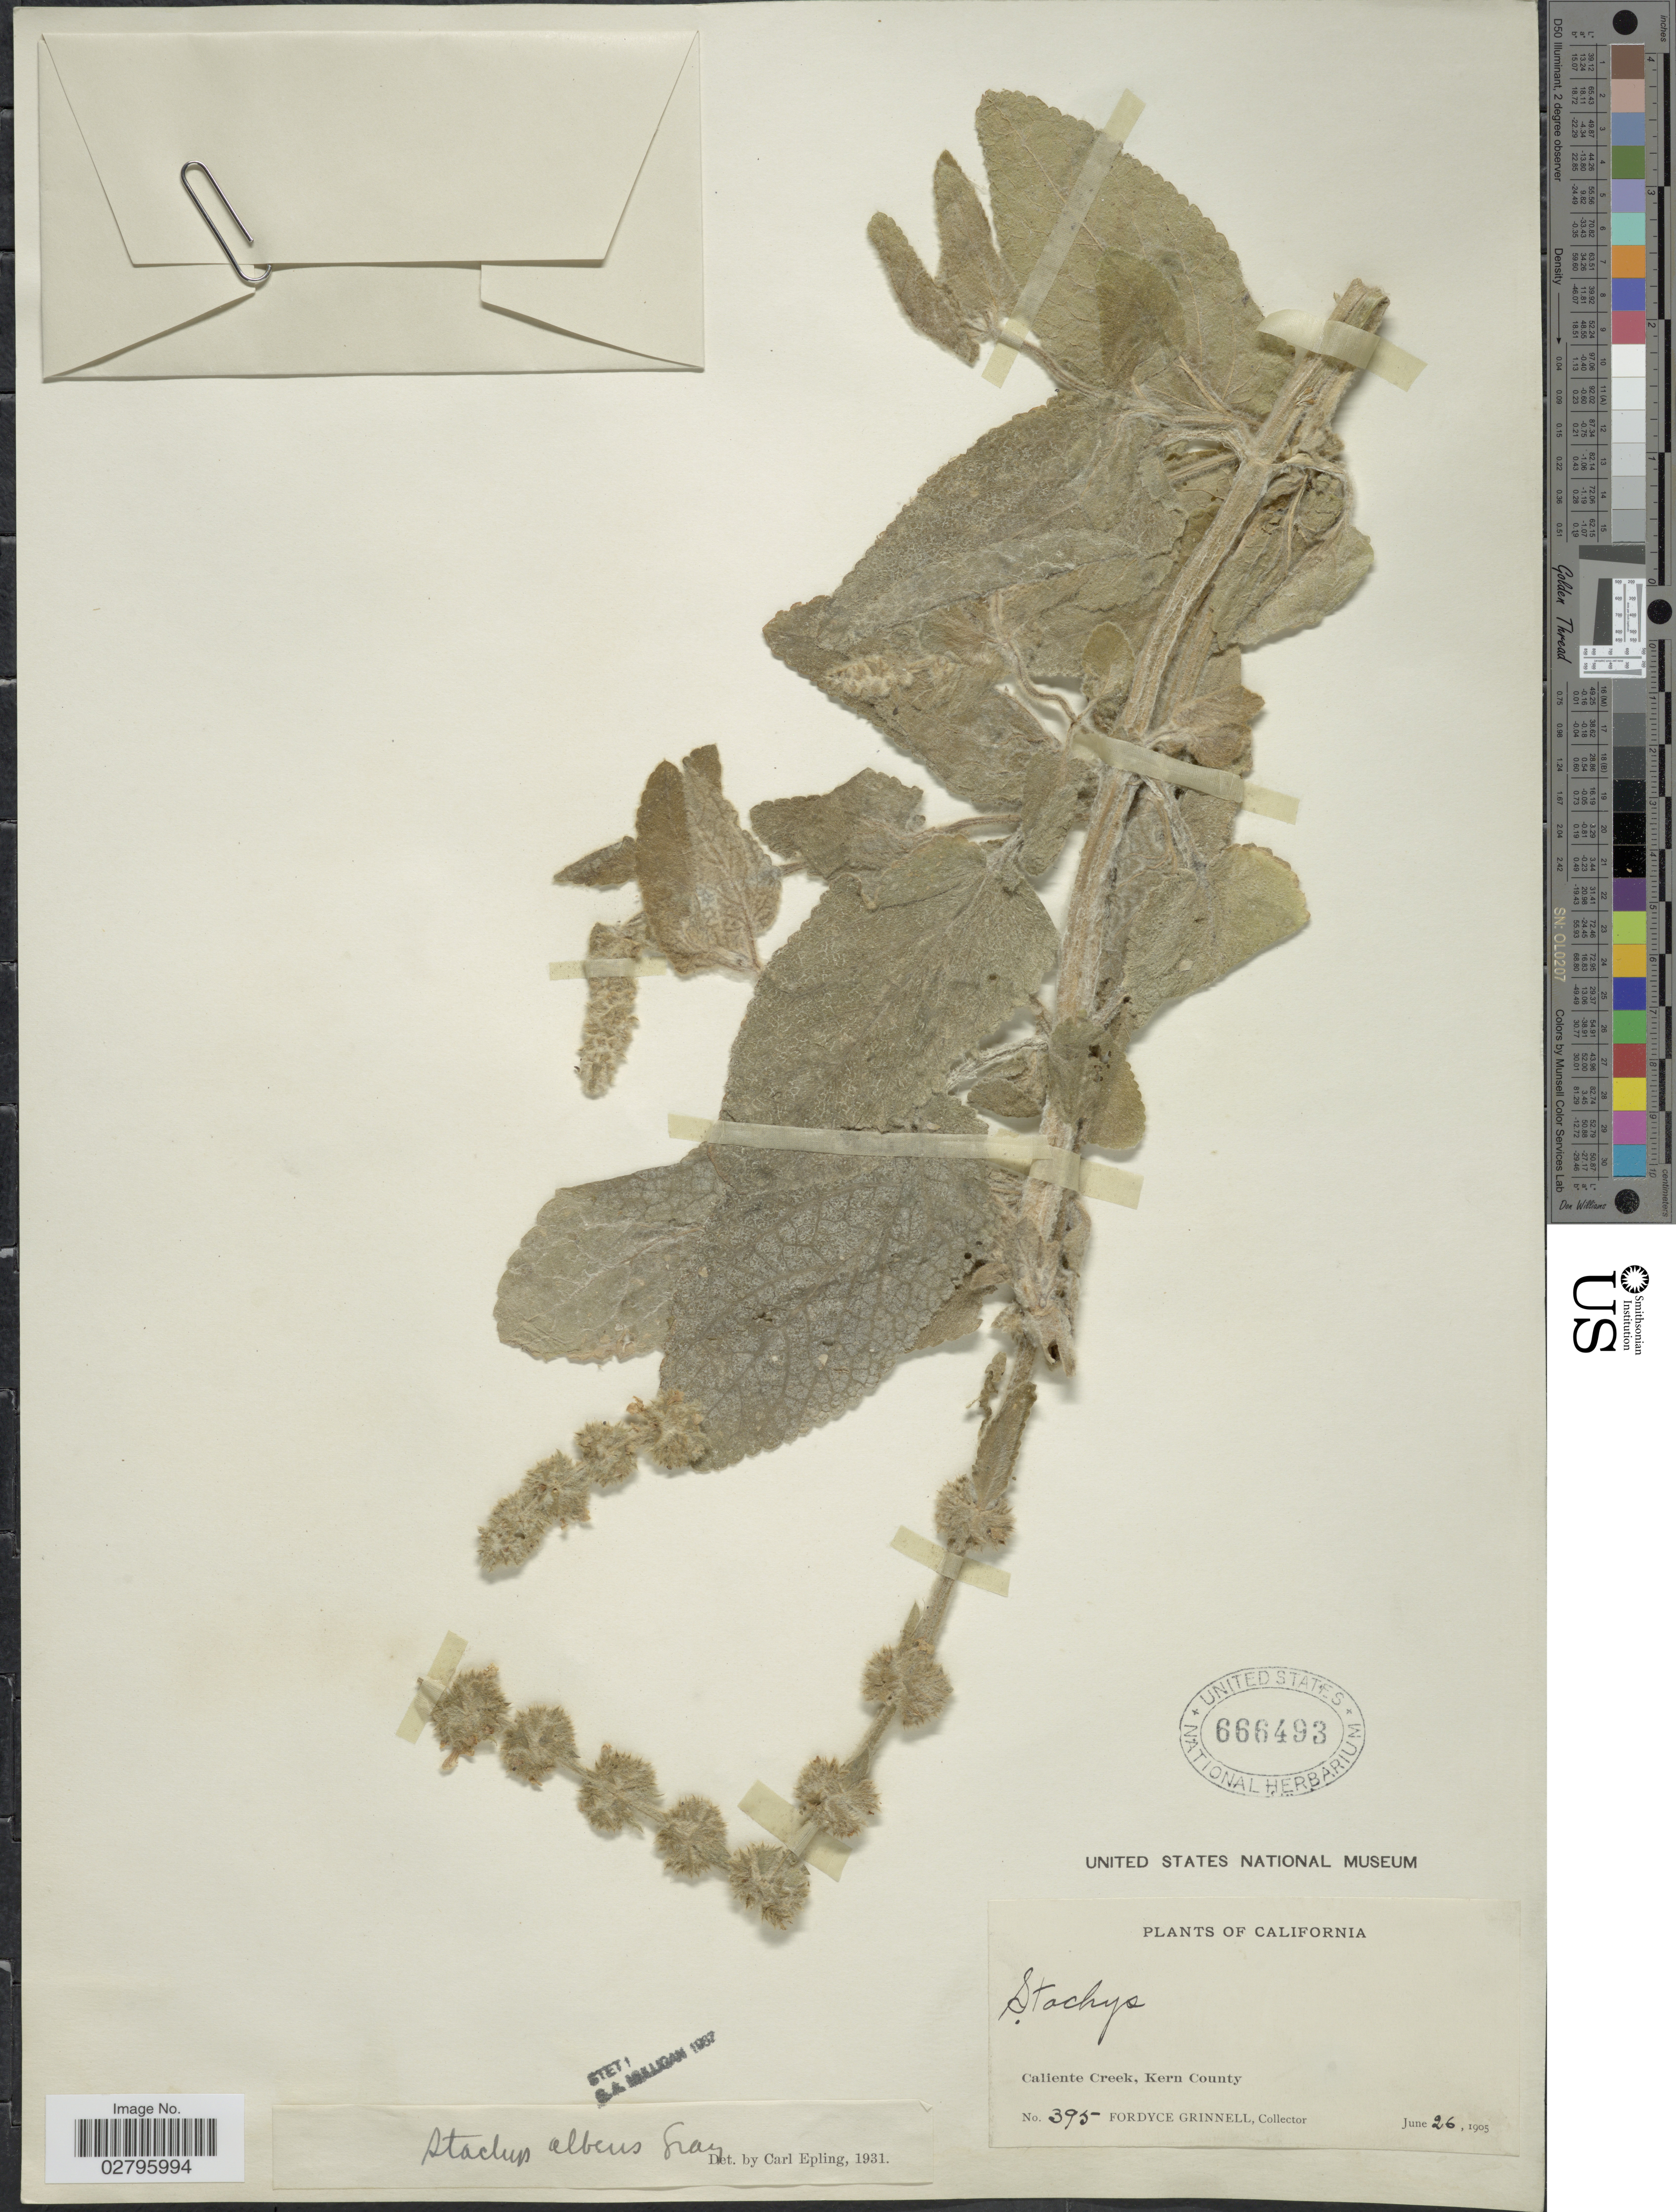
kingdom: Plantae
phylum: Tracheophyta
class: Magnoliopsida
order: Lamiales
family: Lamiaceae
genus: Stachys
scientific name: Stachys albens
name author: A. Gray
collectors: F. Grinnell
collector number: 395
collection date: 1905-06-26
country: United States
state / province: California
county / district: Kern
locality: Caliente Creek, Kern County.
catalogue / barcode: US 666493